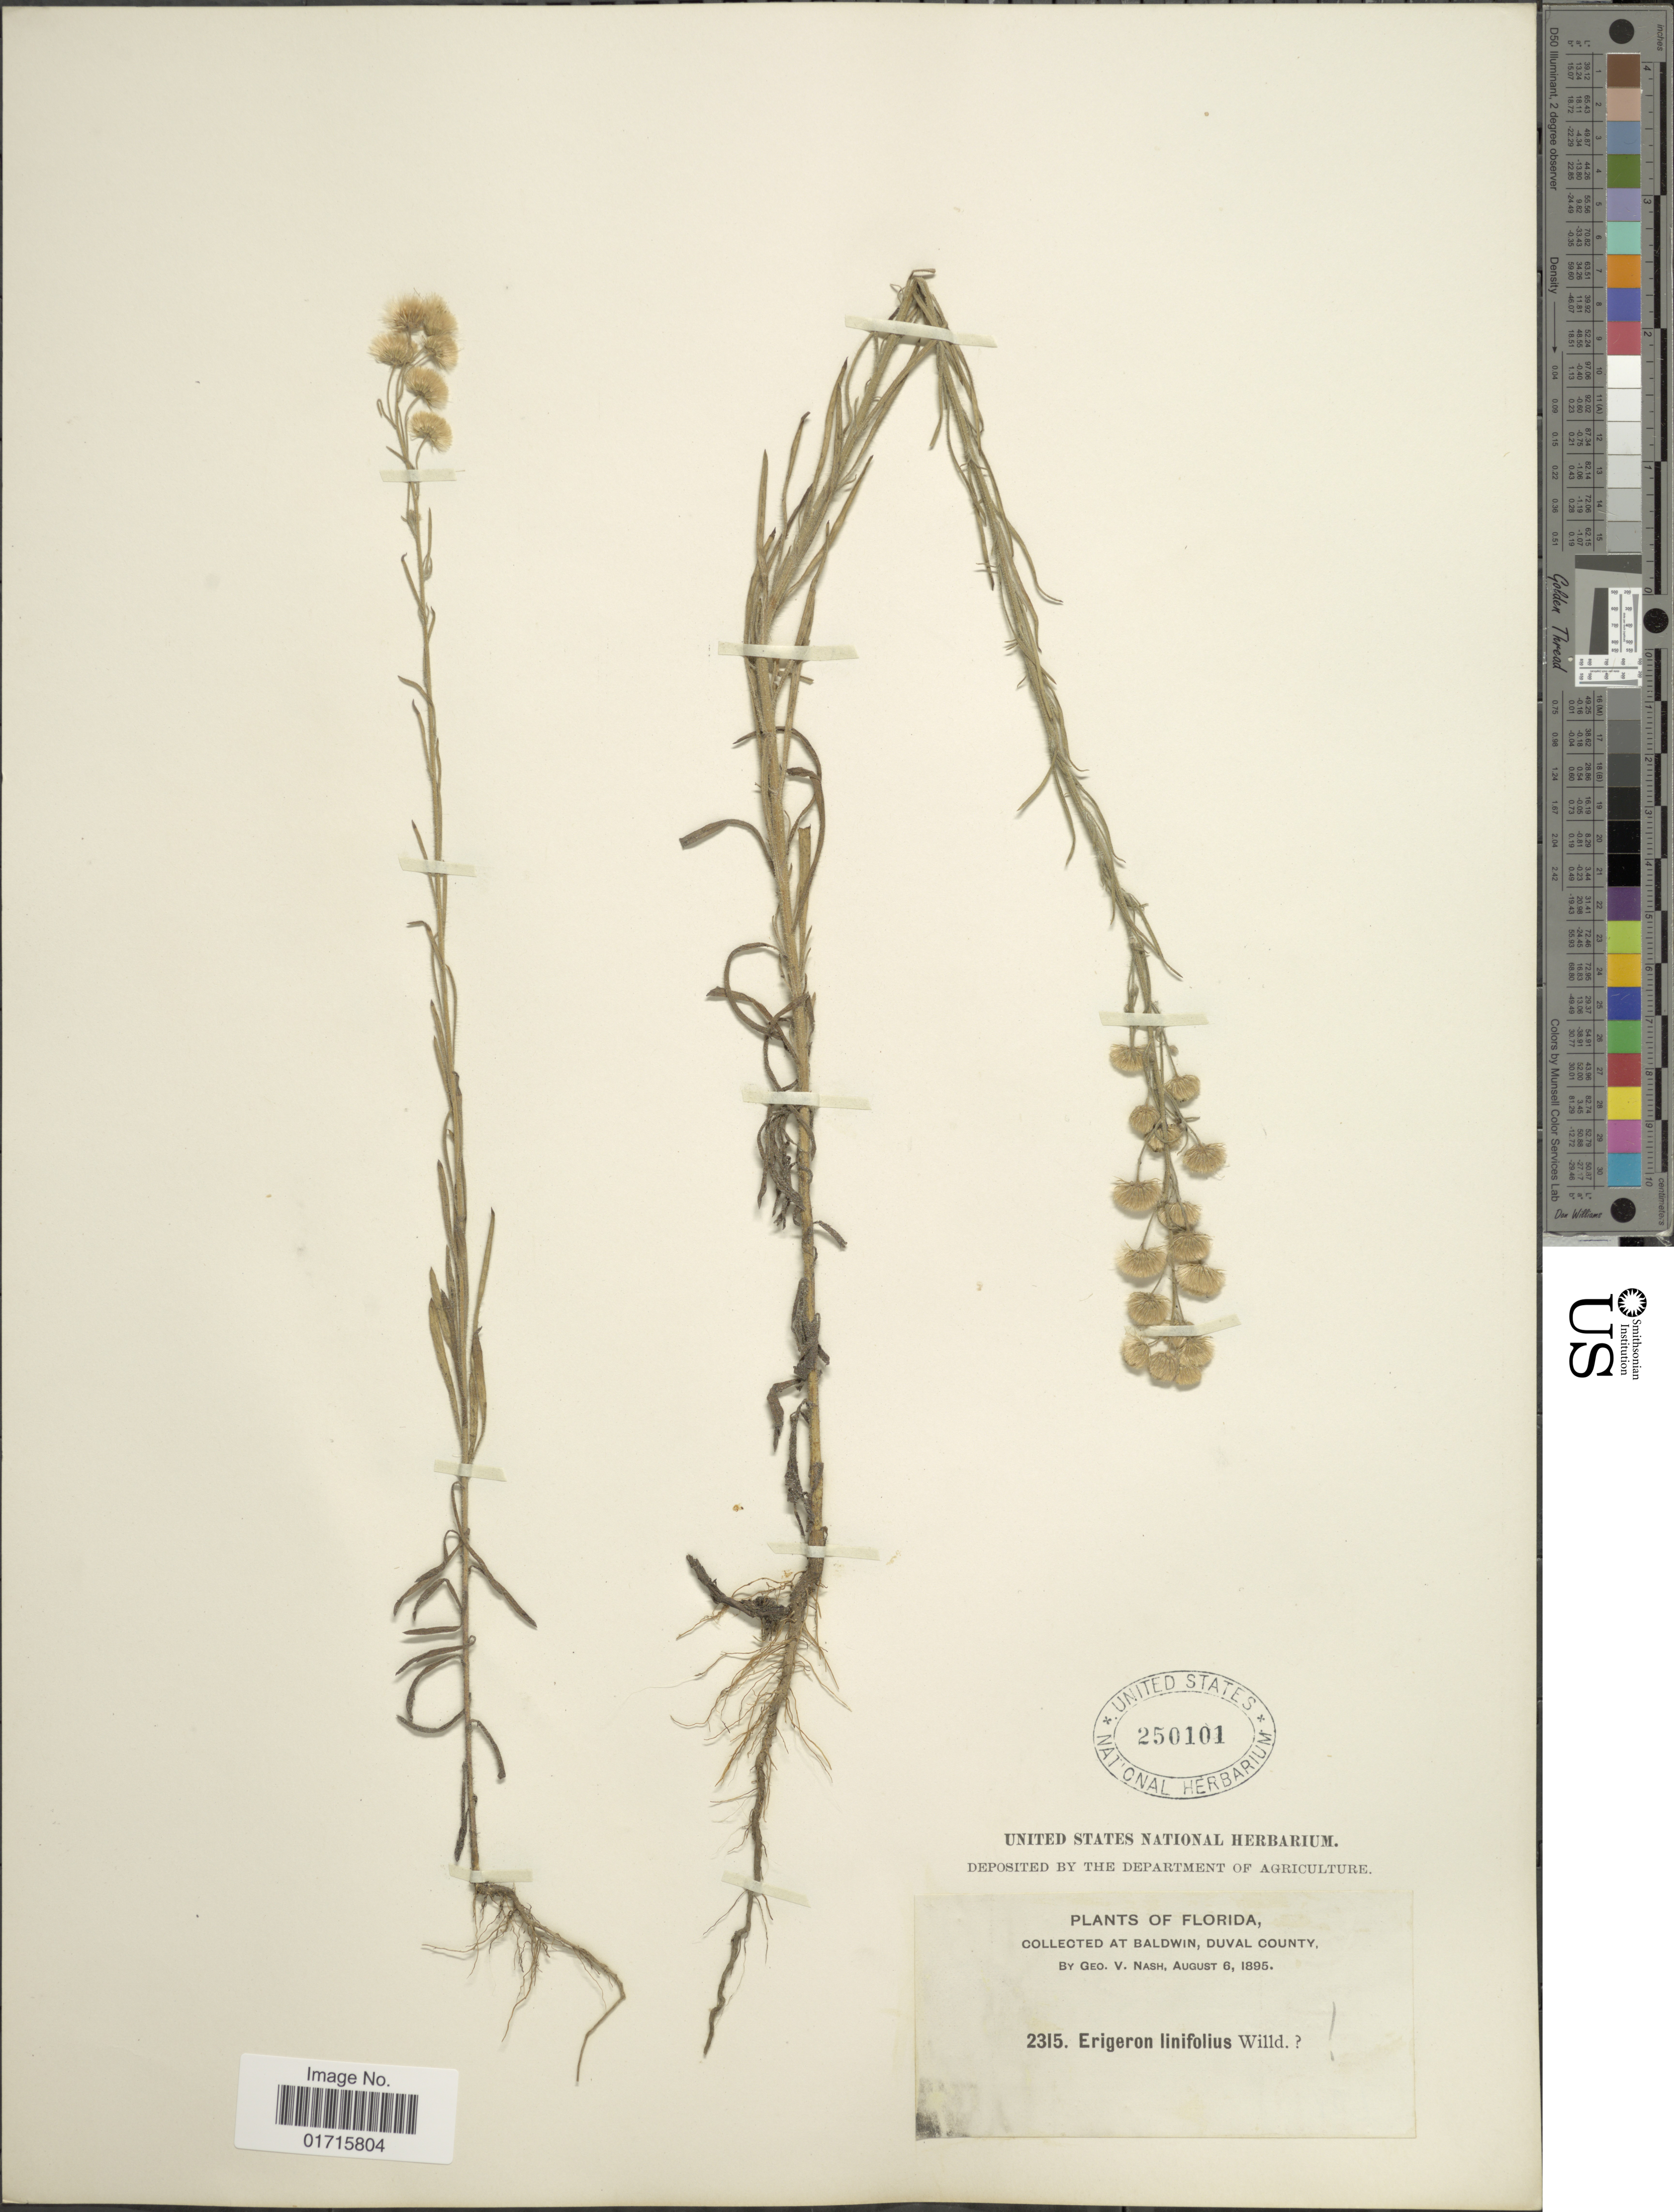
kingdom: Plantae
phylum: Tracheophyta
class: Magnoliopsida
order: Asterales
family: Asteraceae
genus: Conyza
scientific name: Conyza bonariensis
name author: (L.) Cronq.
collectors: G. V. Nash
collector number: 2315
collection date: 1895-08-06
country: United States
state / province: Florida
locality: Florida, At Baldwin, Duval County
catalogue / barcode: US 250101